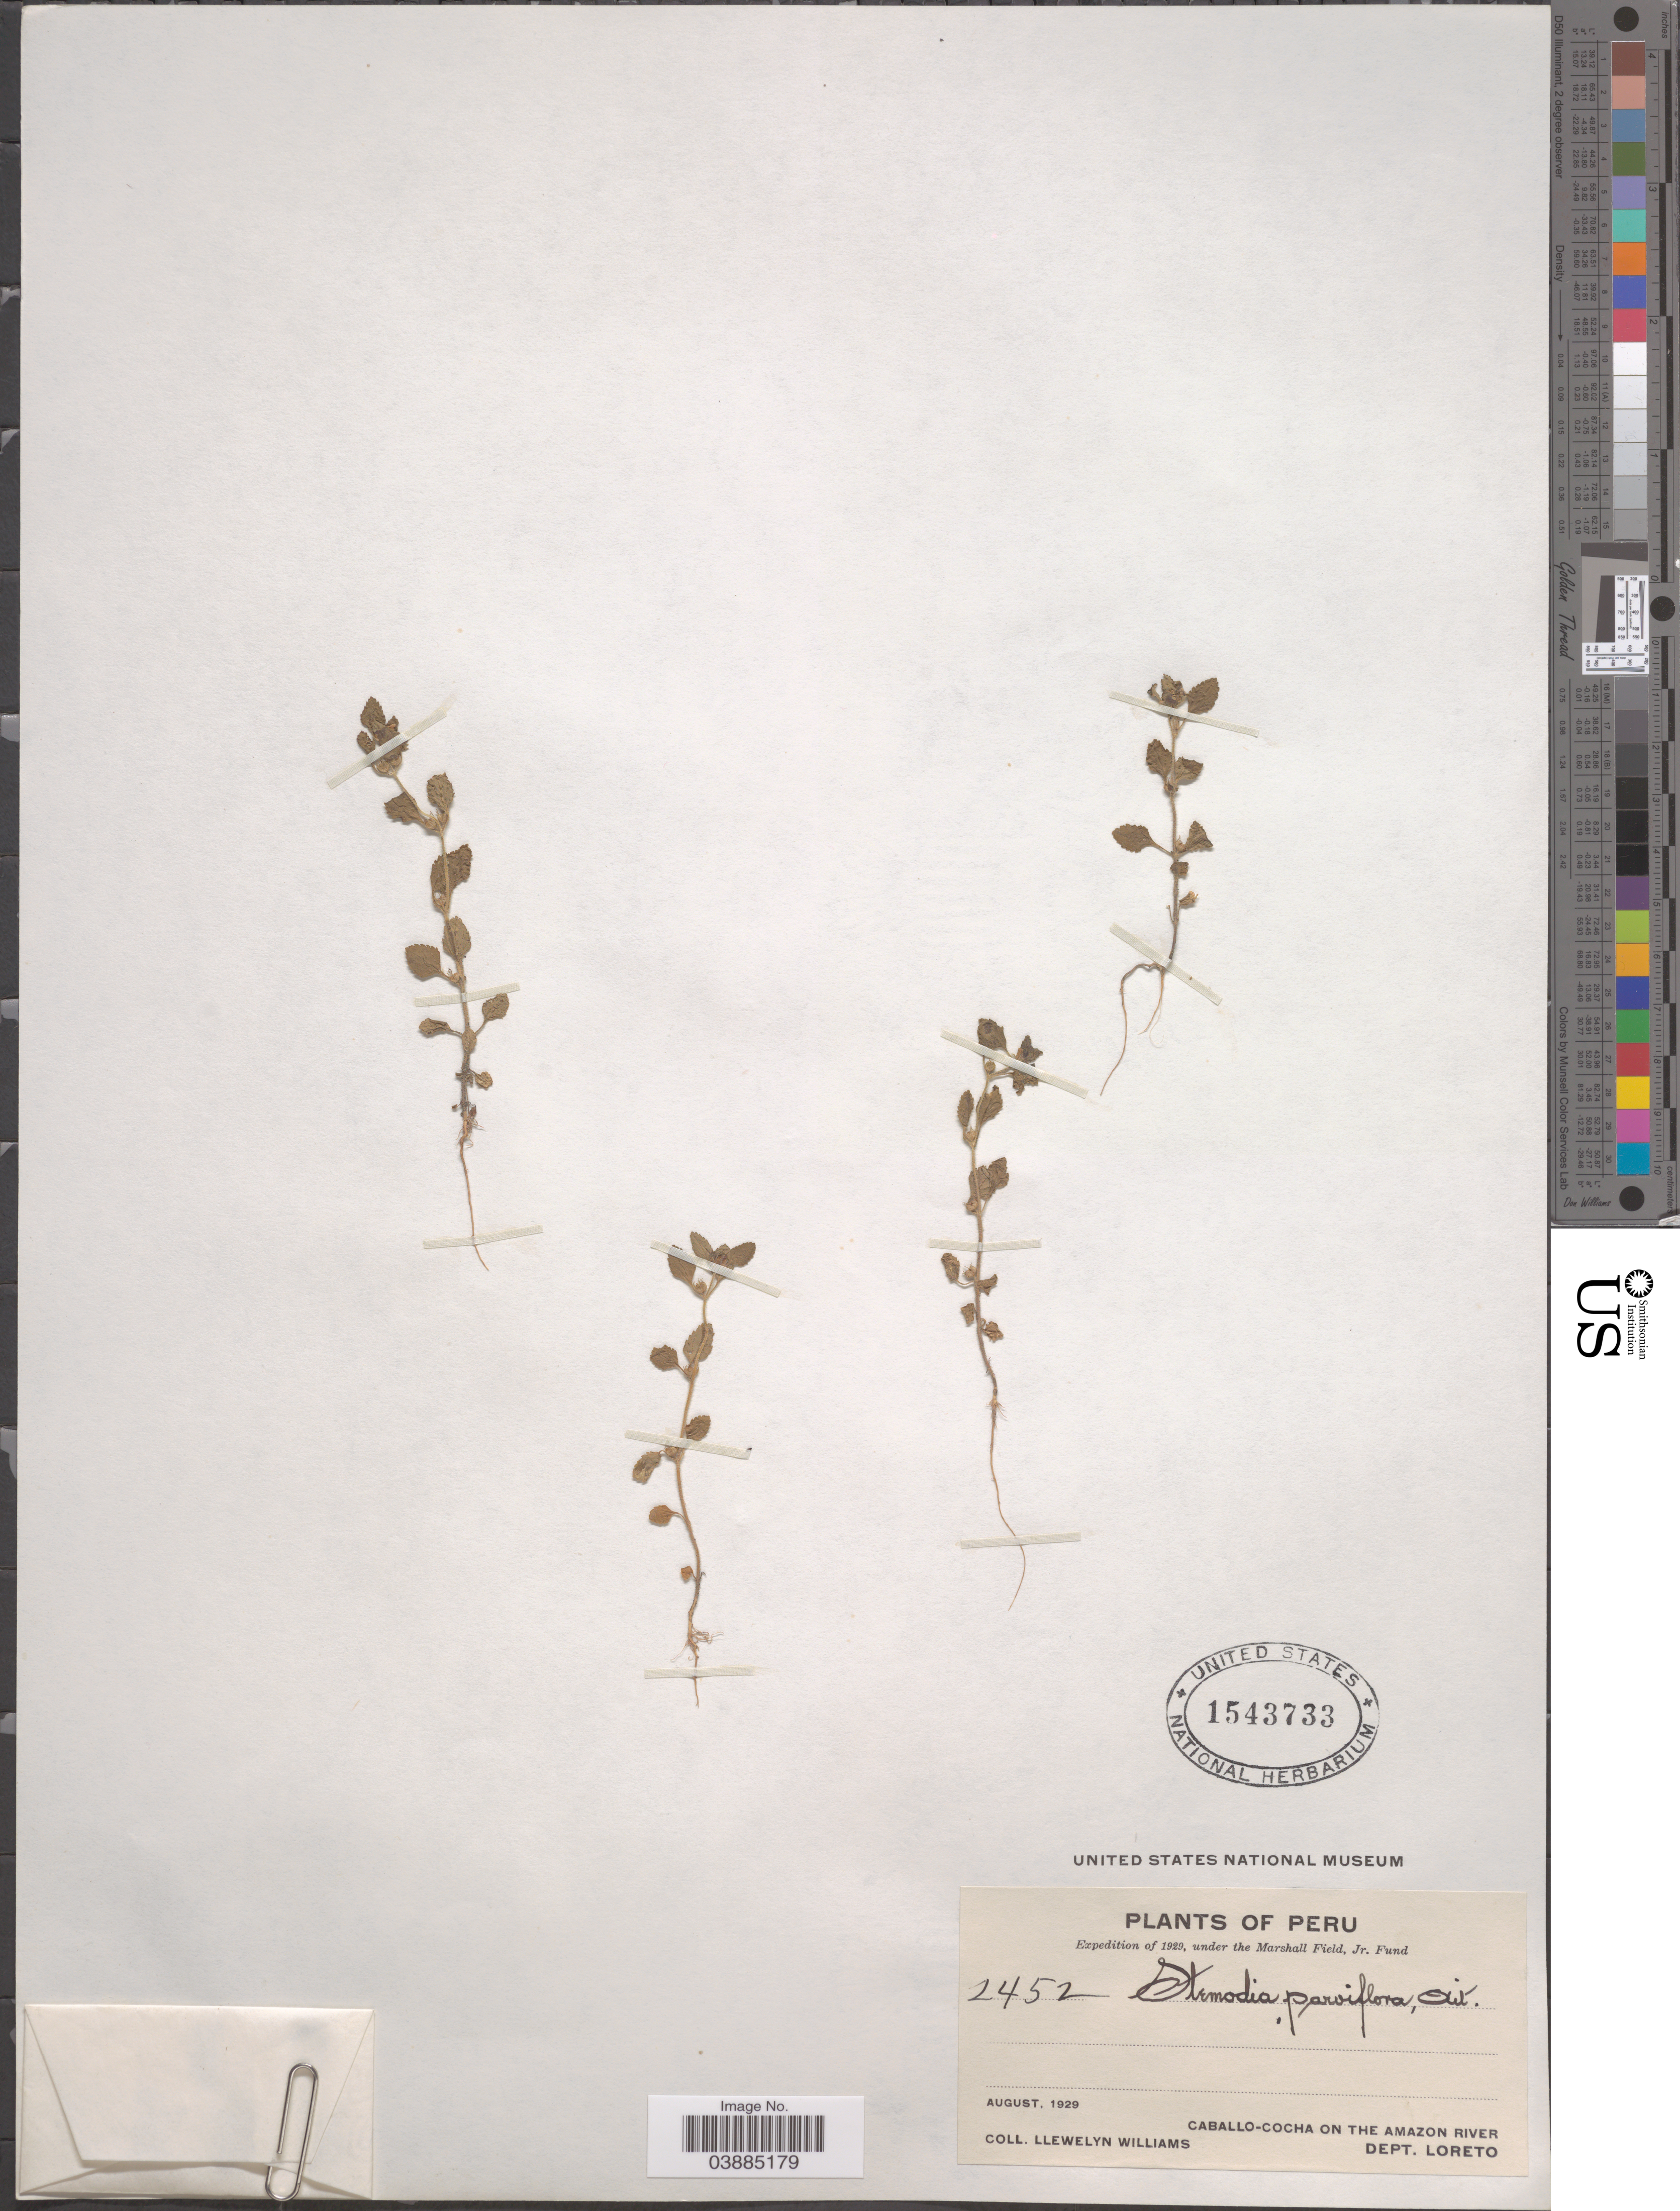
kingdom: Plantae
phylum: Tracheophyta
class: Magnoliopsida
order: Lamiales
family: Plantaginaceae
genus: Stemodia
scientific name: Stemodia verticillata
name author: (Mill.) Hassl.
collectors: Ll. Williams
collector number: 2452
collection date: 1929-08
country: Peru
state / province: Loreto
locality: Caballo-Cocha on the Amazon River. Dept. Loreto.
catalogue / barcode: US 1543733